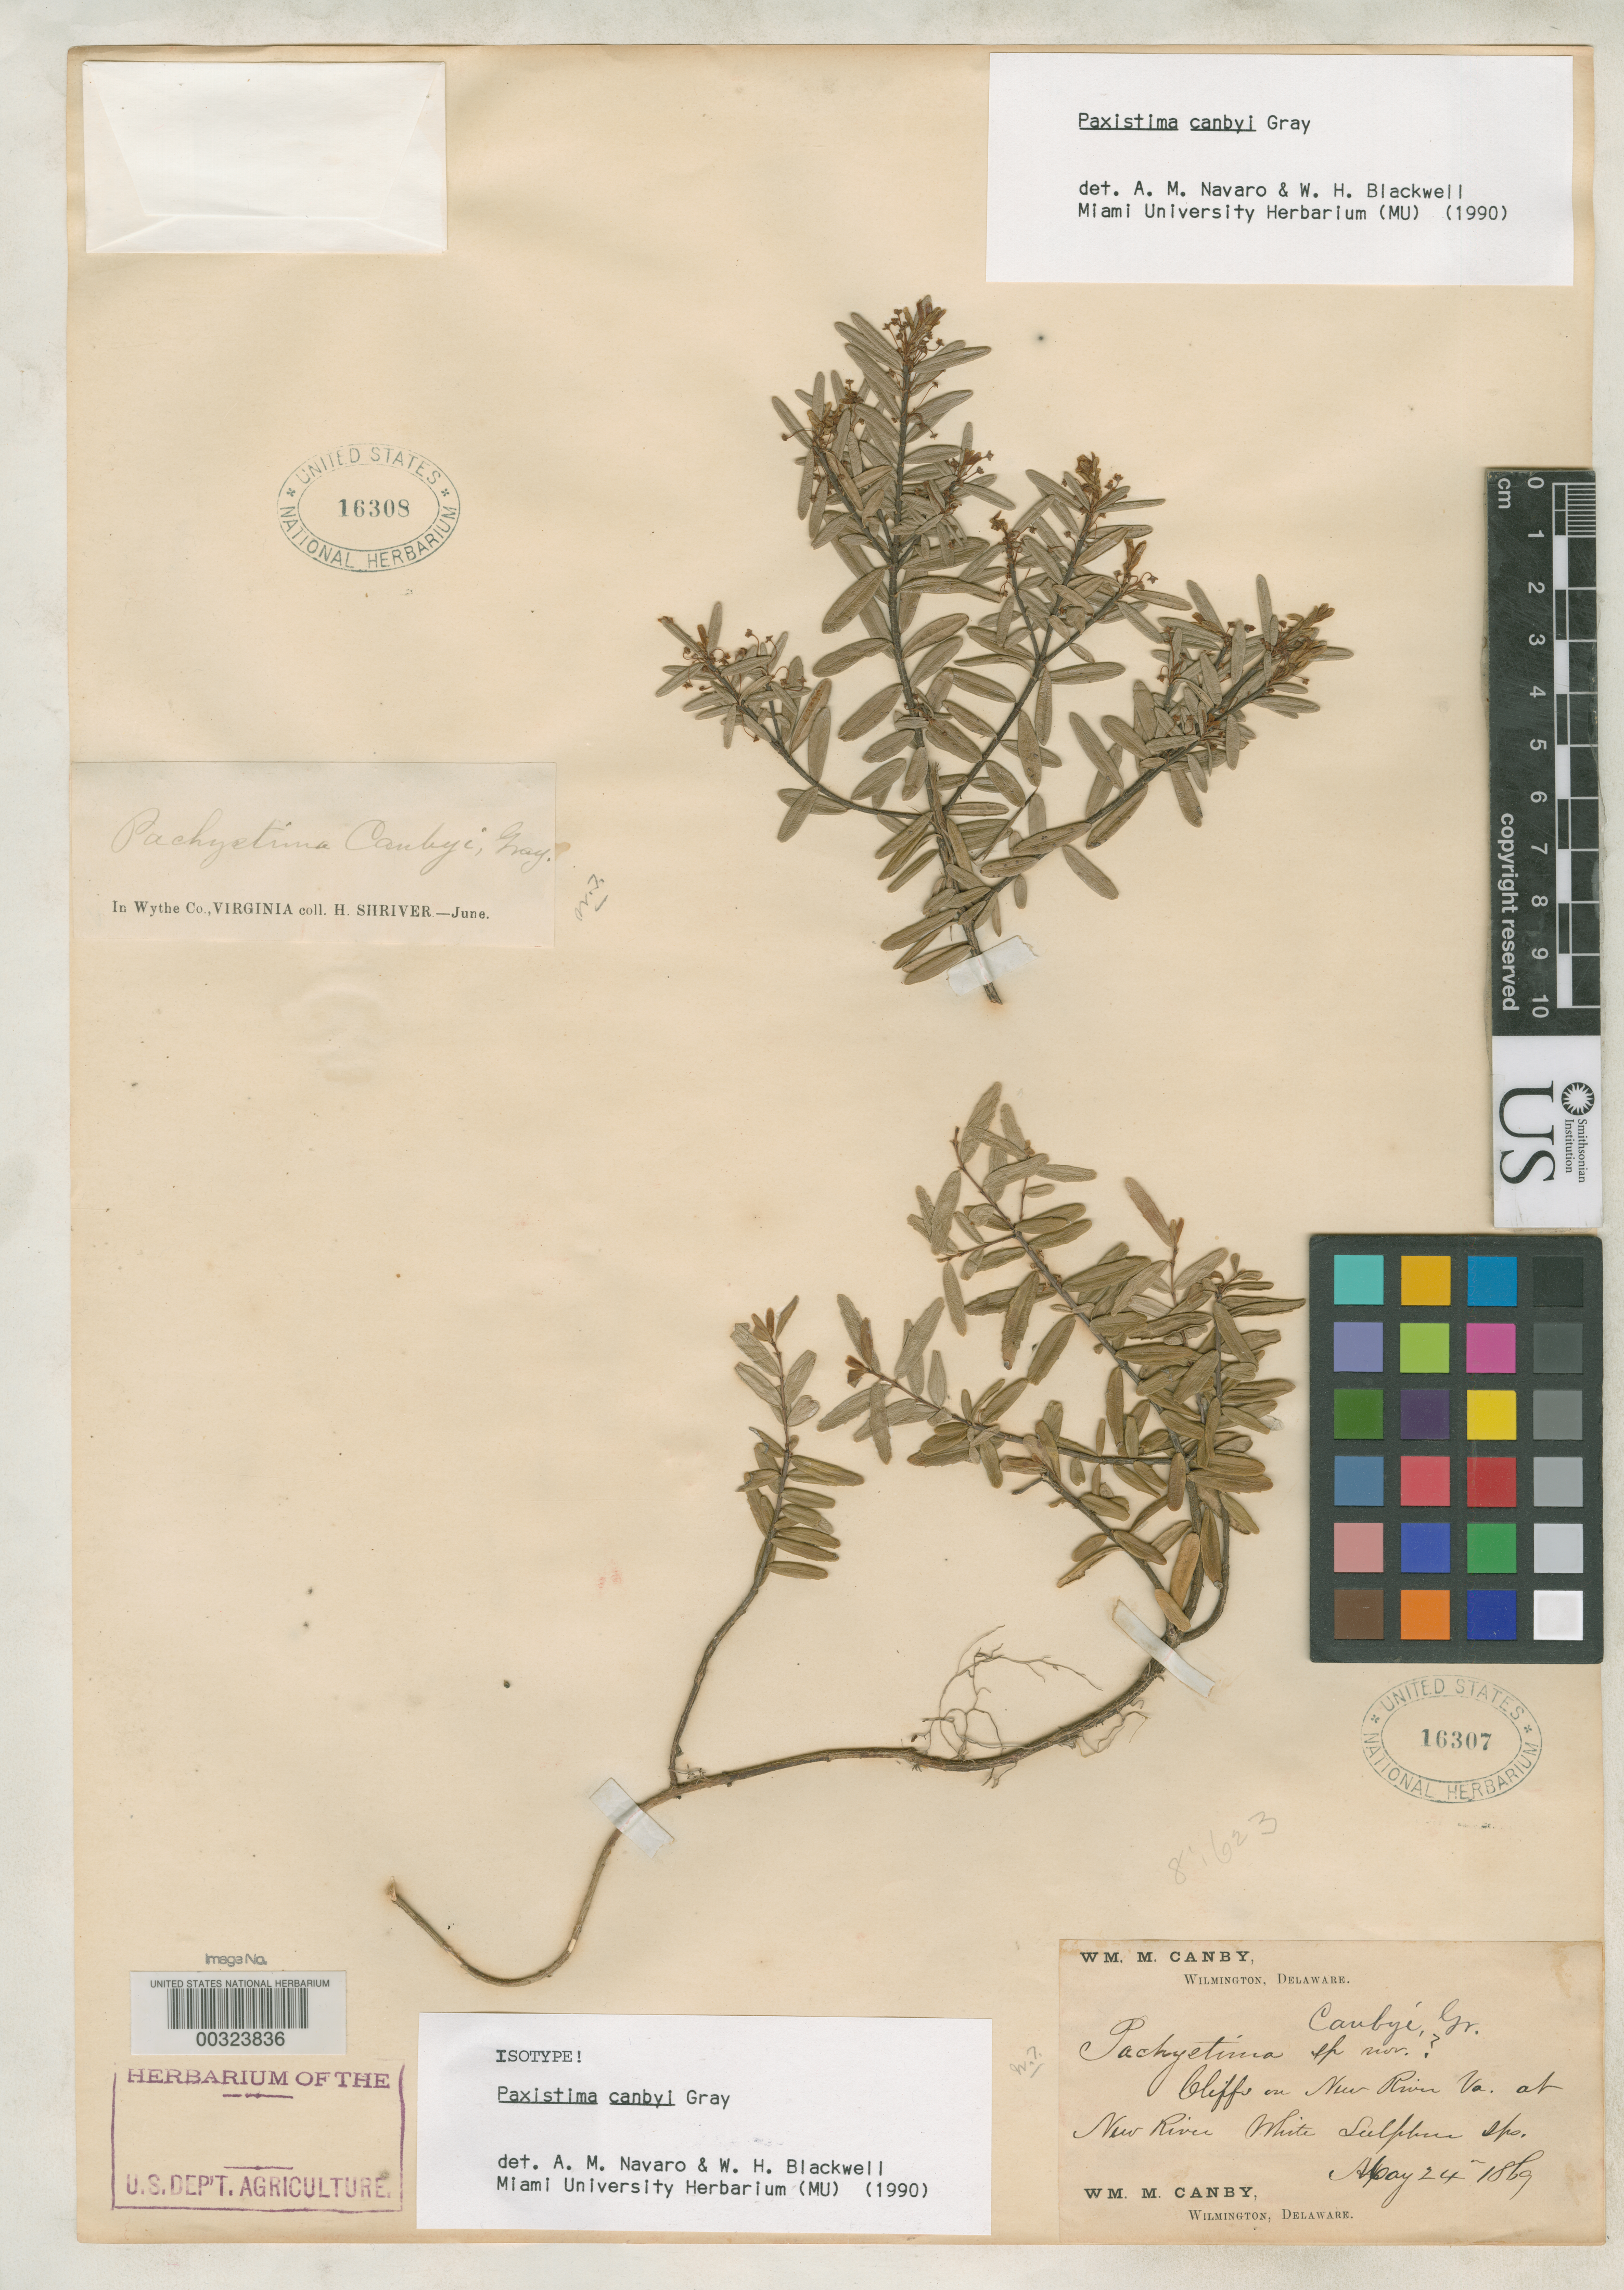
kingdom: Plantae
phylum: Tracheophyta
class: Magnoliopsida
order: Celastrales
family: Celastraceae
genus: Pachystima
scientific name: Pachystima canbyi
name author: A. Gray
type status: Isotype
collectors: W. M. Canby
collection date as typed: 24 May 1869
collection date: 1869-05-24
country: United States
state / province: Virginia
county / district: Giles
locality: Cliffs on New River VA. at New River White Sulphur Springs.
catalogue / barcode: US 16307